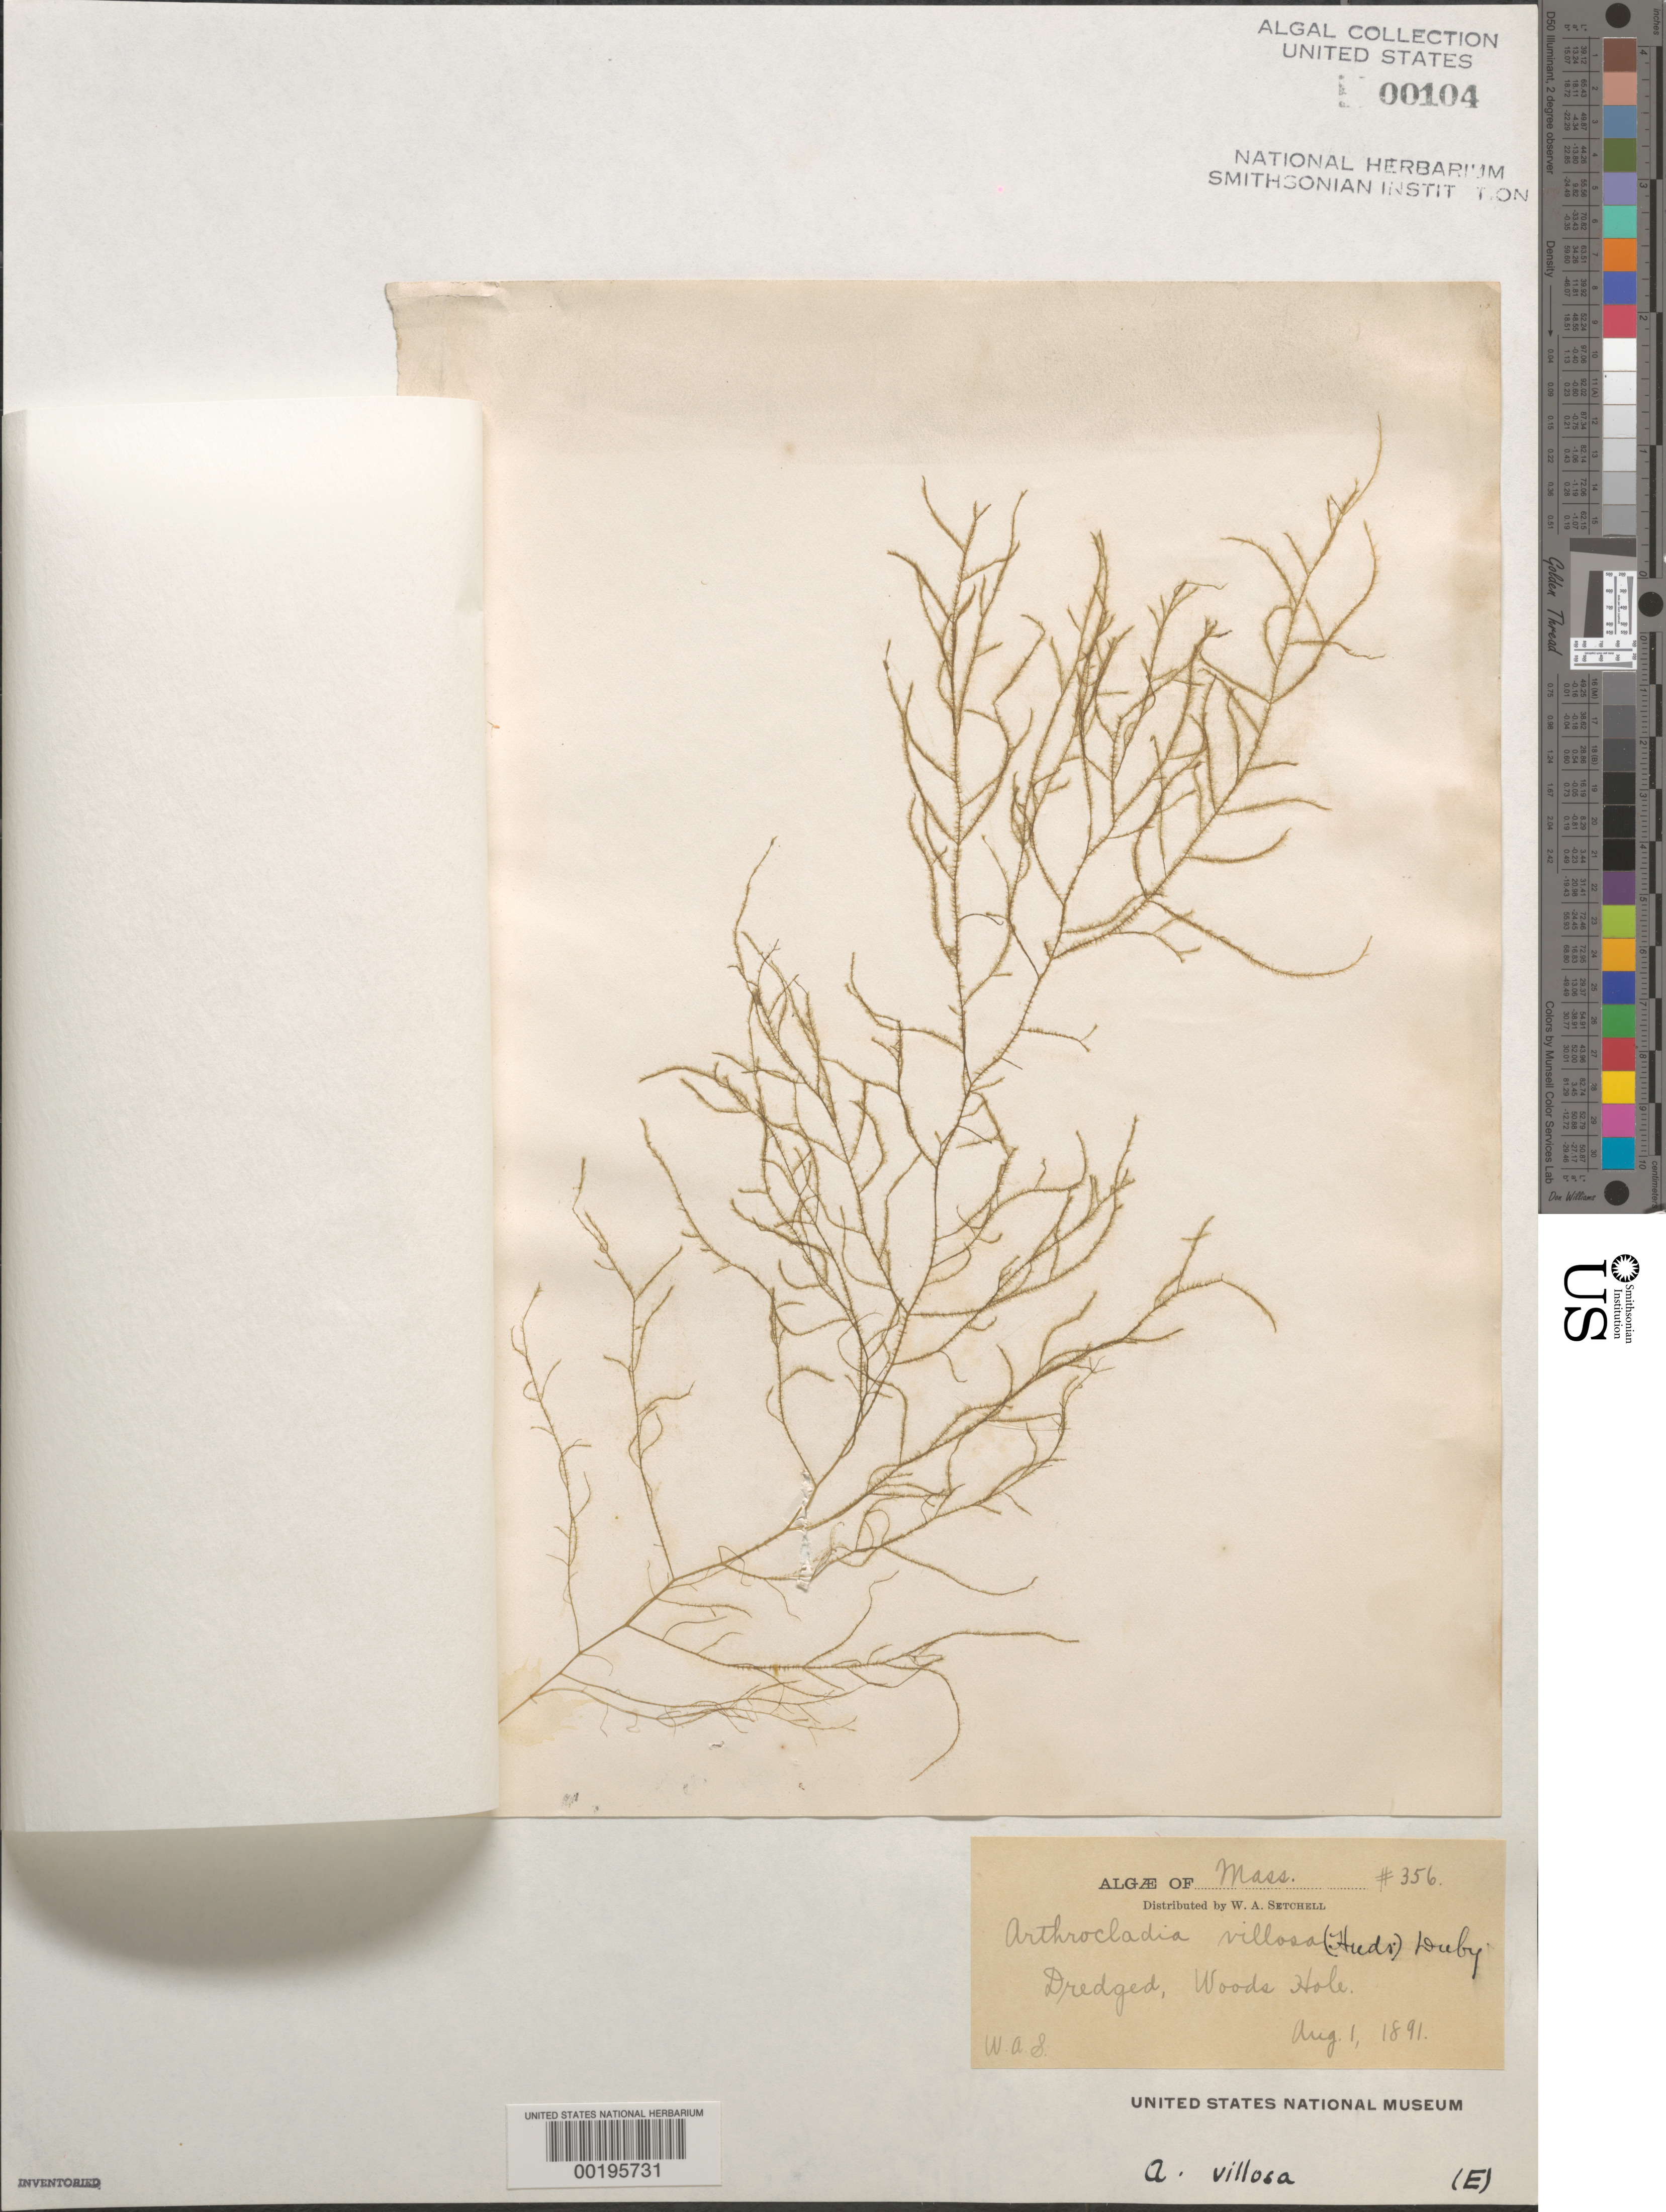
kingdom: Chromista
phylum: Ochrophyta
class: Phaeophyceae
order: Desmarestiales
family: Arthrocladiaceae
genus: Arthrocladia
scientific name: Arthrocladia villosa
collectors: W. Setchell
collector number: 356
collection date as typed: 01 Aug 1891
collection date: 1891-08-01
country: United States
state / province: Massachusetts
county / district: Barnstable County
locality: Woods Hole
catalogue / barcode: US 104